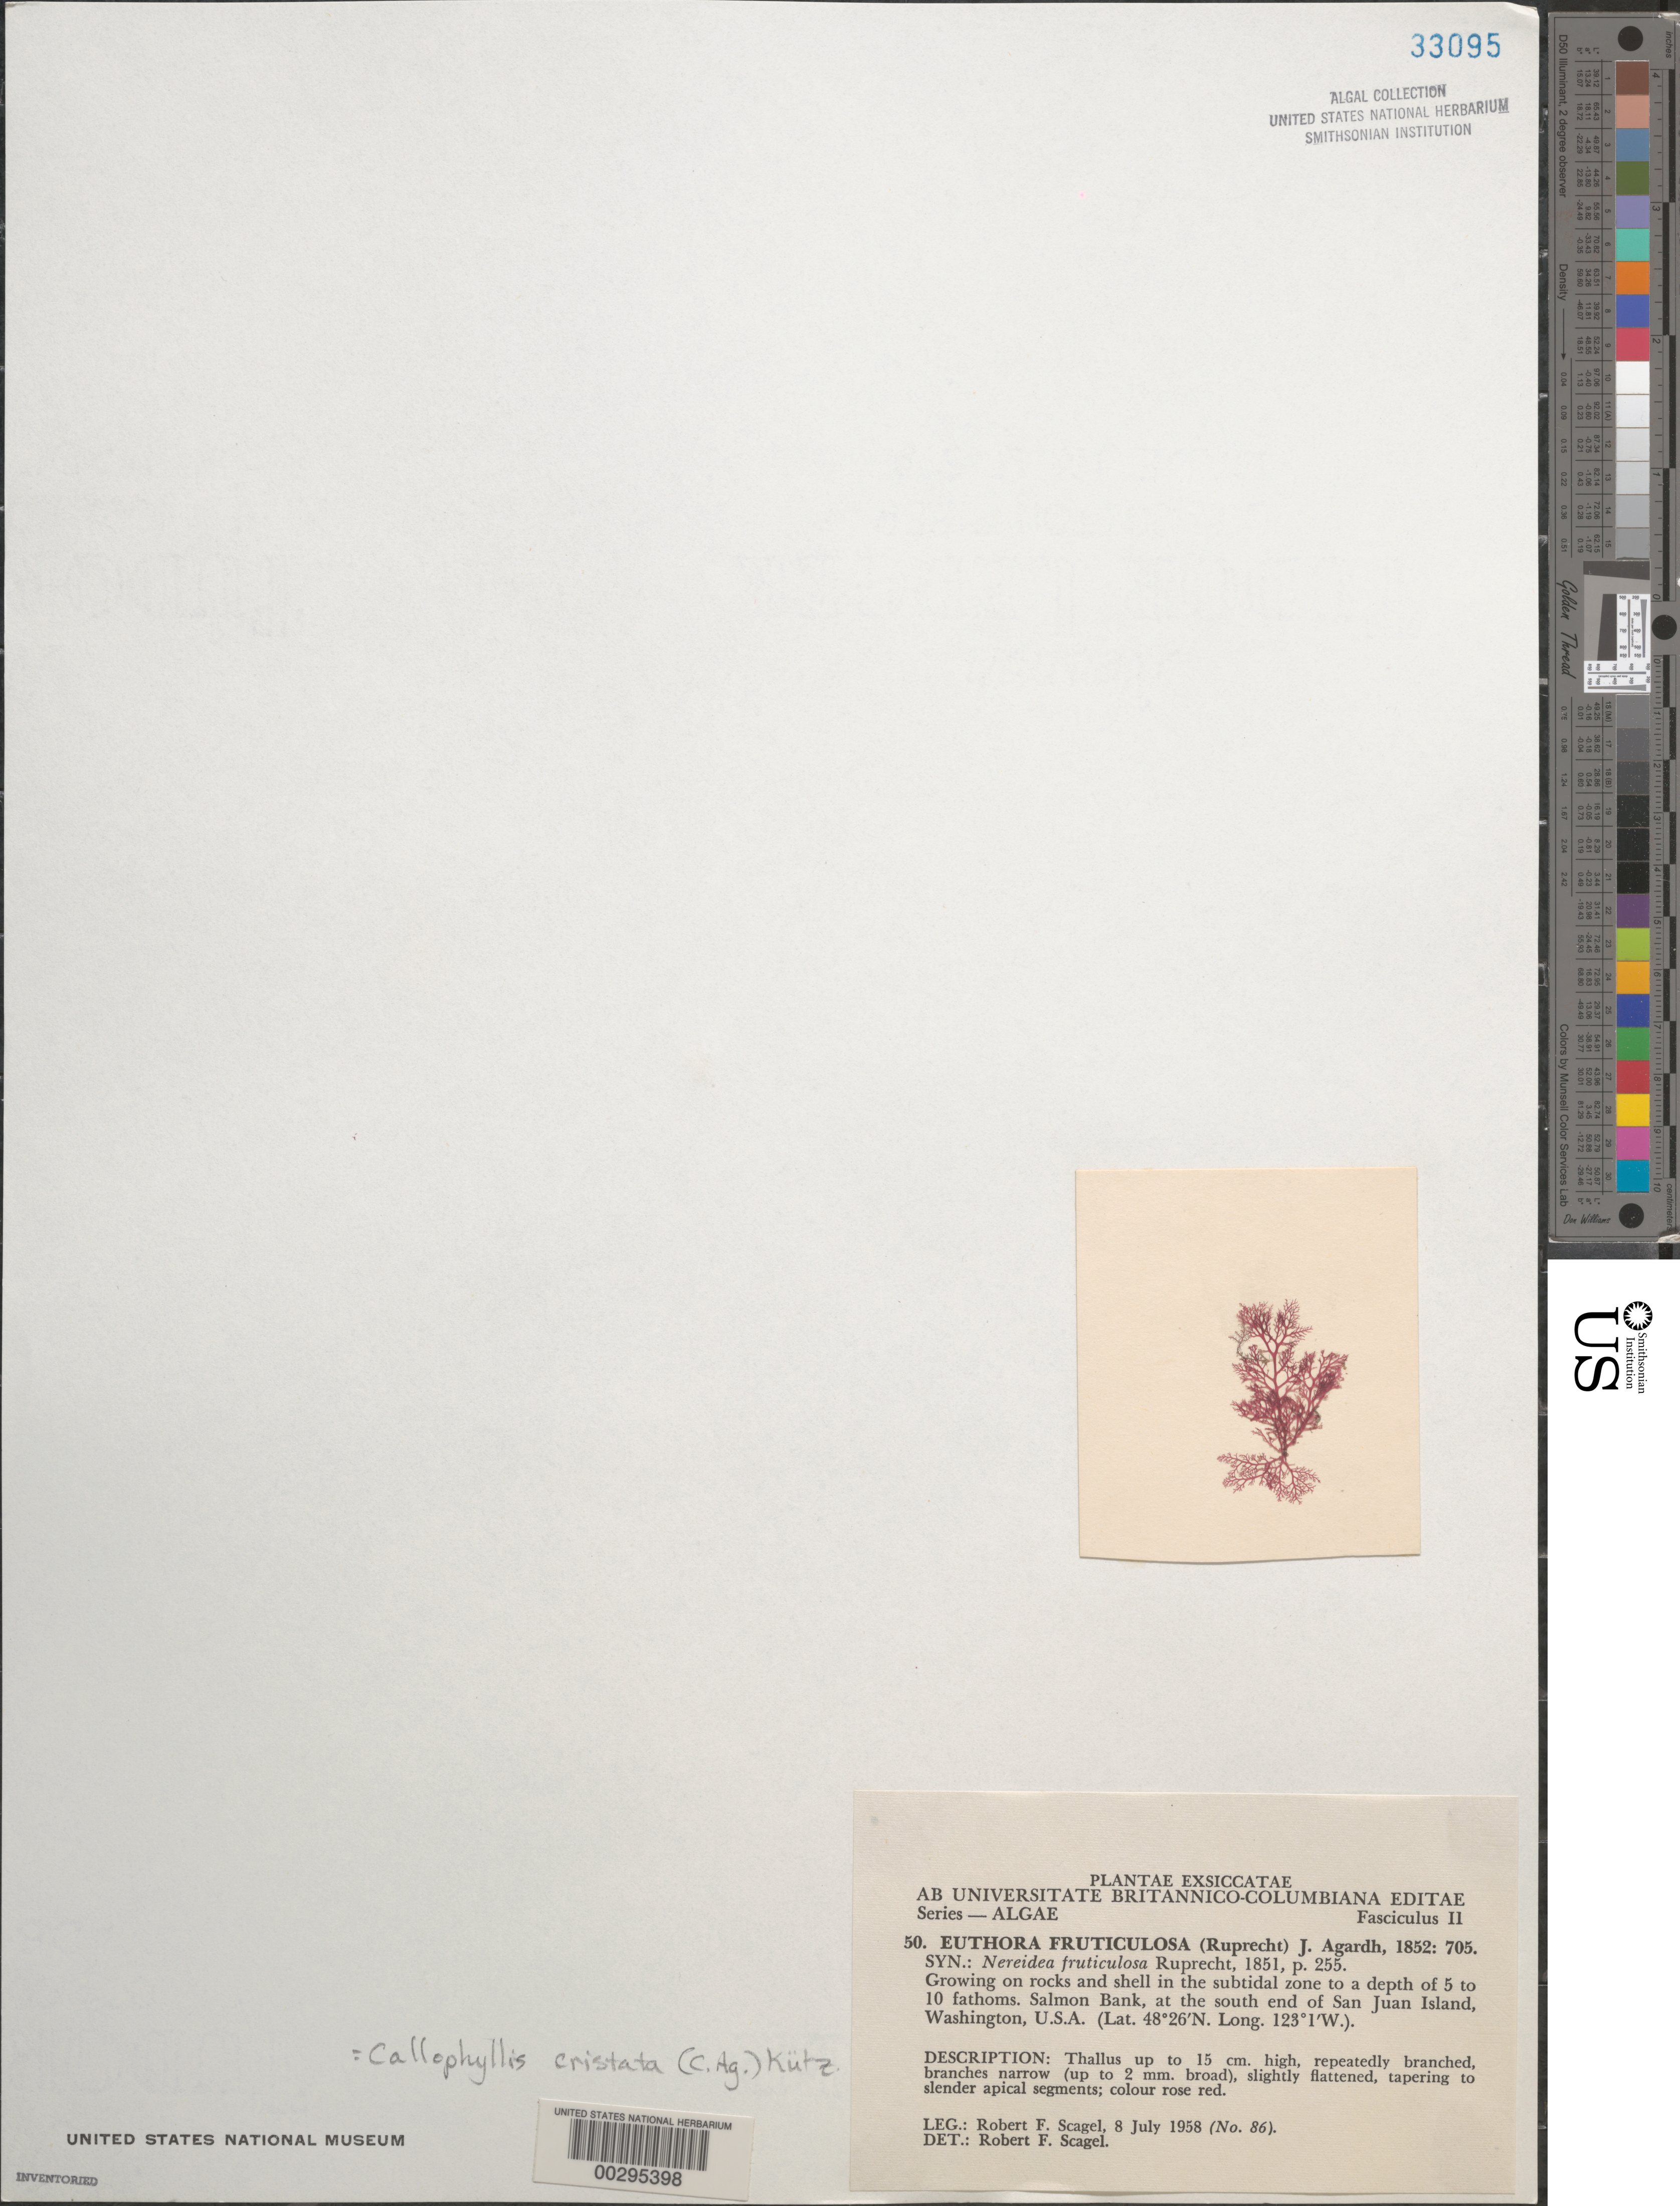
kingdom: Plantae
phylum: Rhodophyta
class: Florideophyceae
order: Gigartinales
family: Kallymeniaceae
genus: Euthora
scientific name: Euthora cristata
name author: (C. Agardh) J. Agardh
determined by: Algae name updating Project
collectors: R. F. Scagel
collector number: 86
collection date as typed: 08 Jul 1958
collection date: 1958-07-08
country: United States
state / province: Washington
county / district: San Juan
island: San Juan Island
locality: Salmon Bank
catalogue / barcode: US 33095